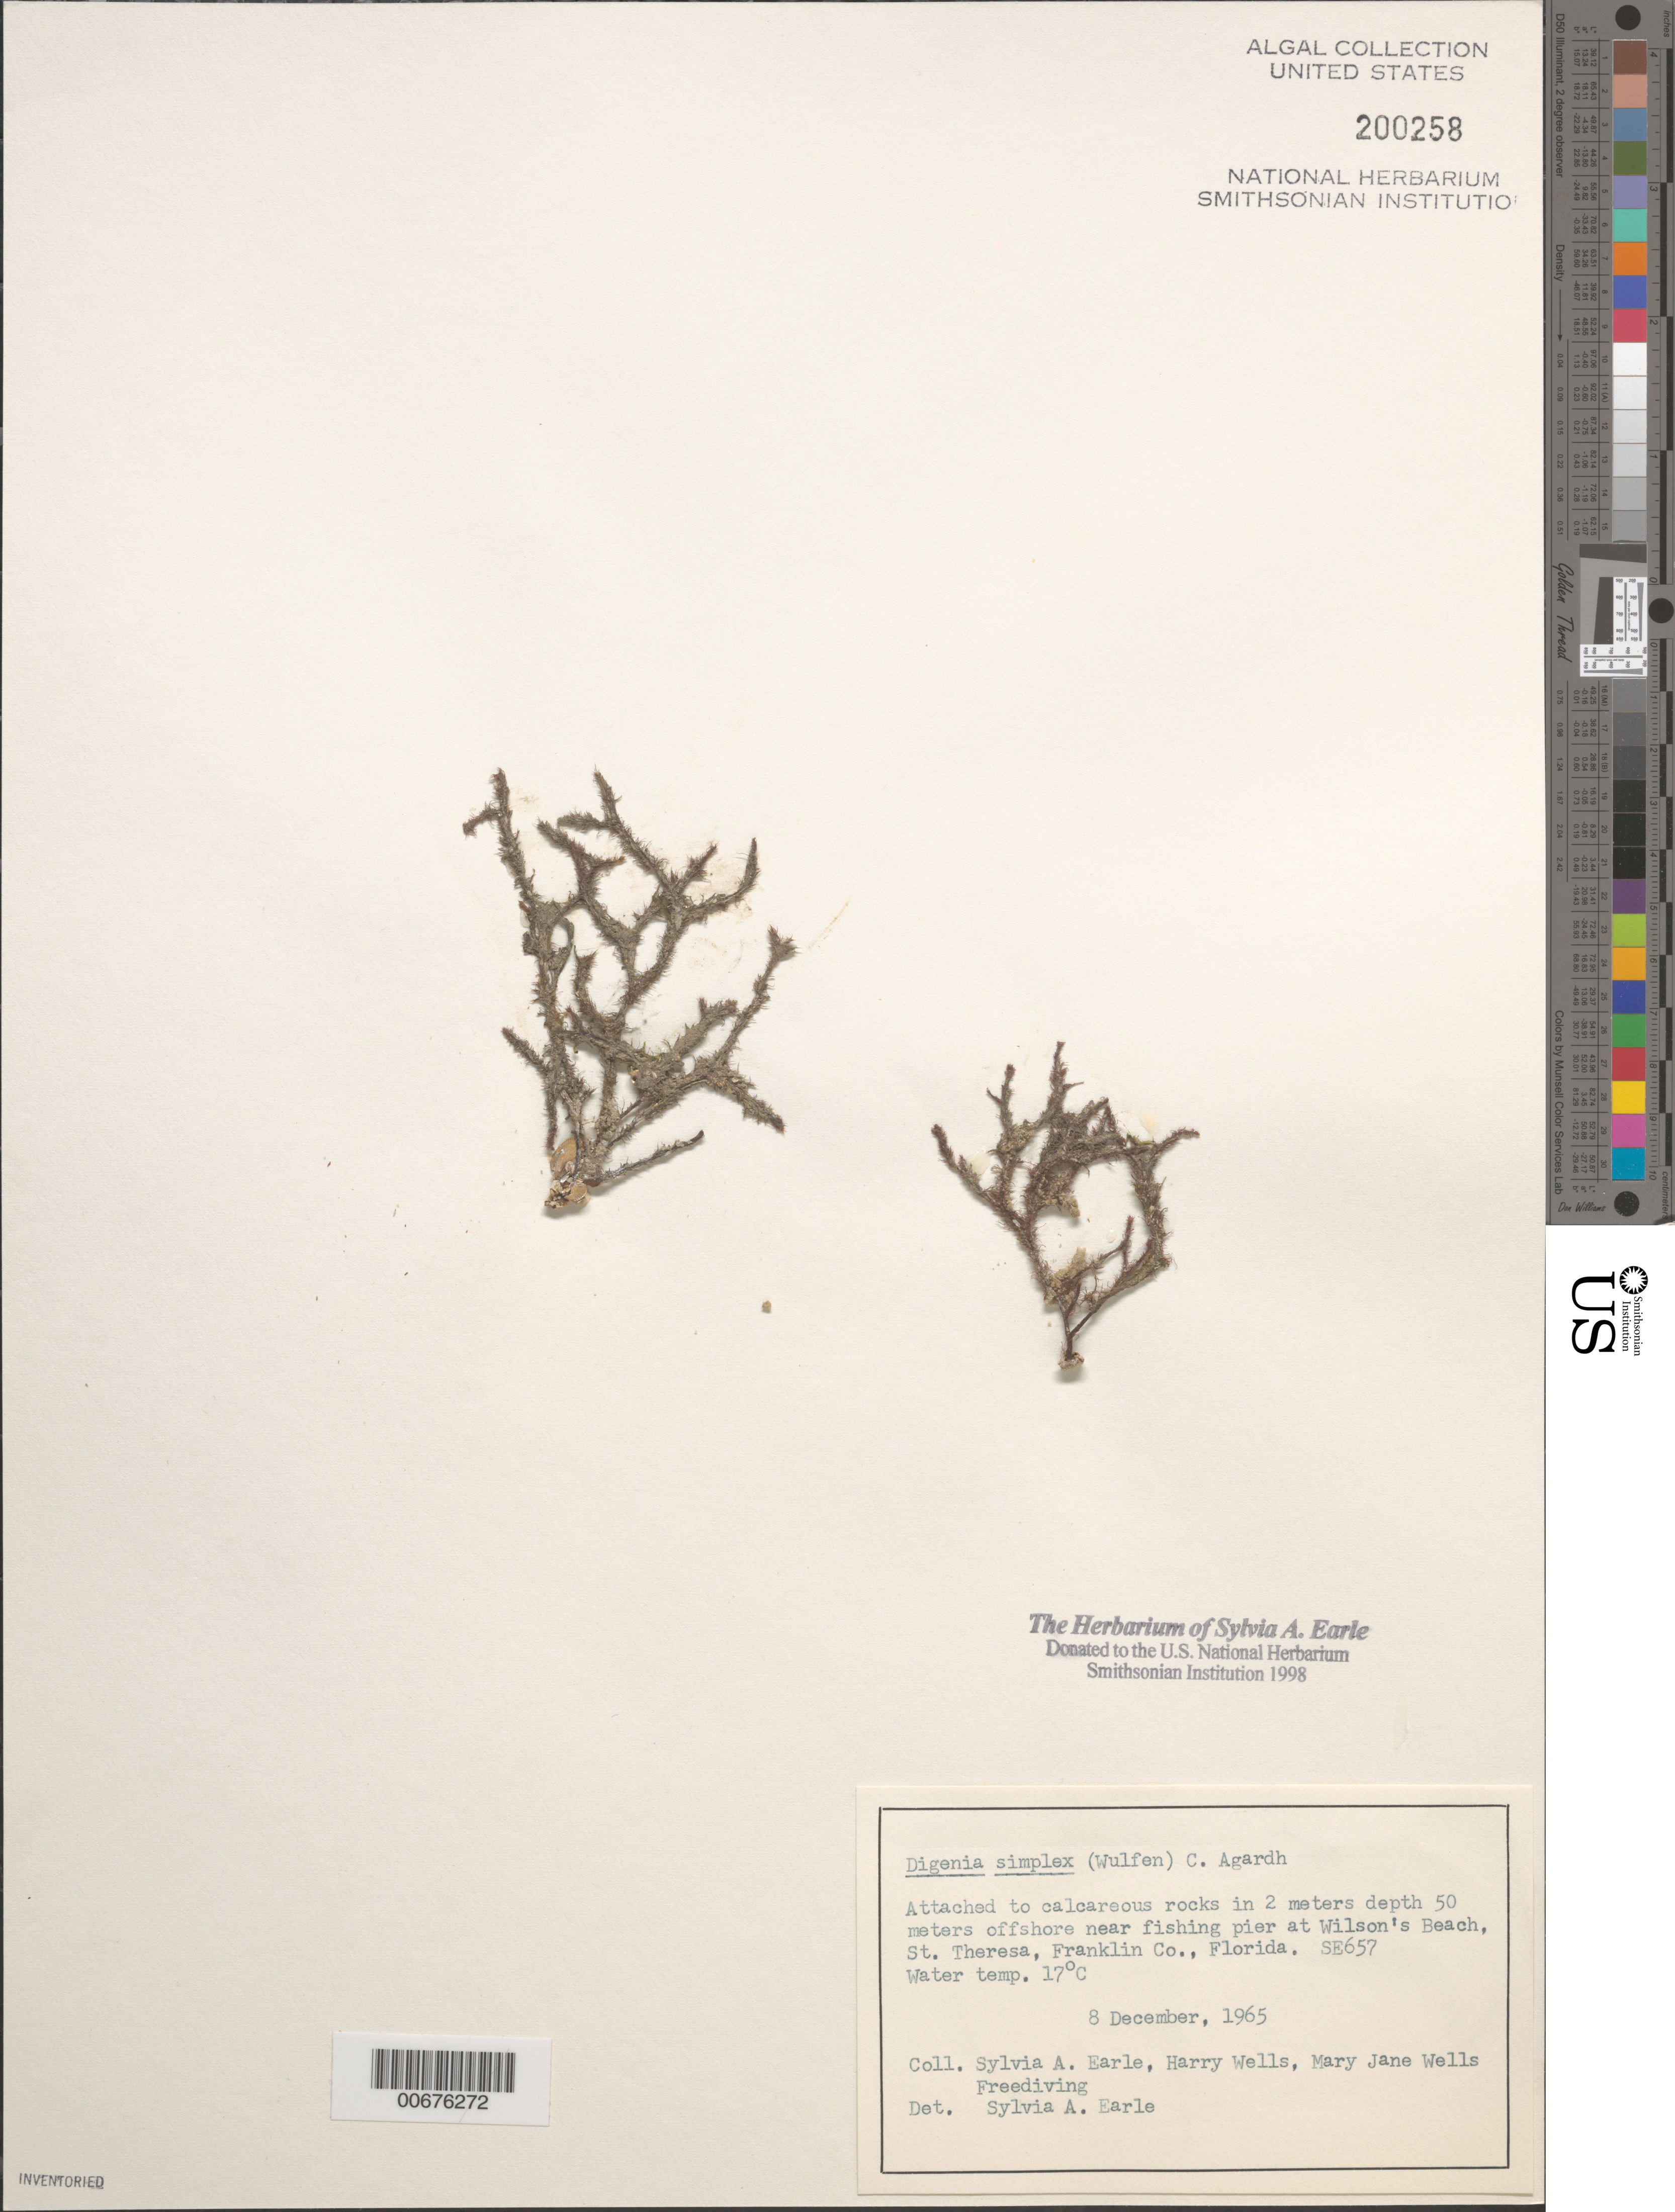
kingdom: Plantae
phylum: Rhodophyta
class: Florideophyceae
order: Ceramiales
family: Rhodomelaceae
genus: Digenea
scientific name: Digenea simplex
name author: (Wulfen) C. Agardh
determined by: Earle, S. A.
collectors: S. A. Earle, H. Wells & M. Wells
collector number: SE 657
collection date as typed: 08 Dec 1965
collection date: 1965-12-08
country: United States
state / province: Florida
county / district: Franklin County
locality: Wilson's Beach, St. Teresa [St. Theresa]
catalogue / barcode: US 200258